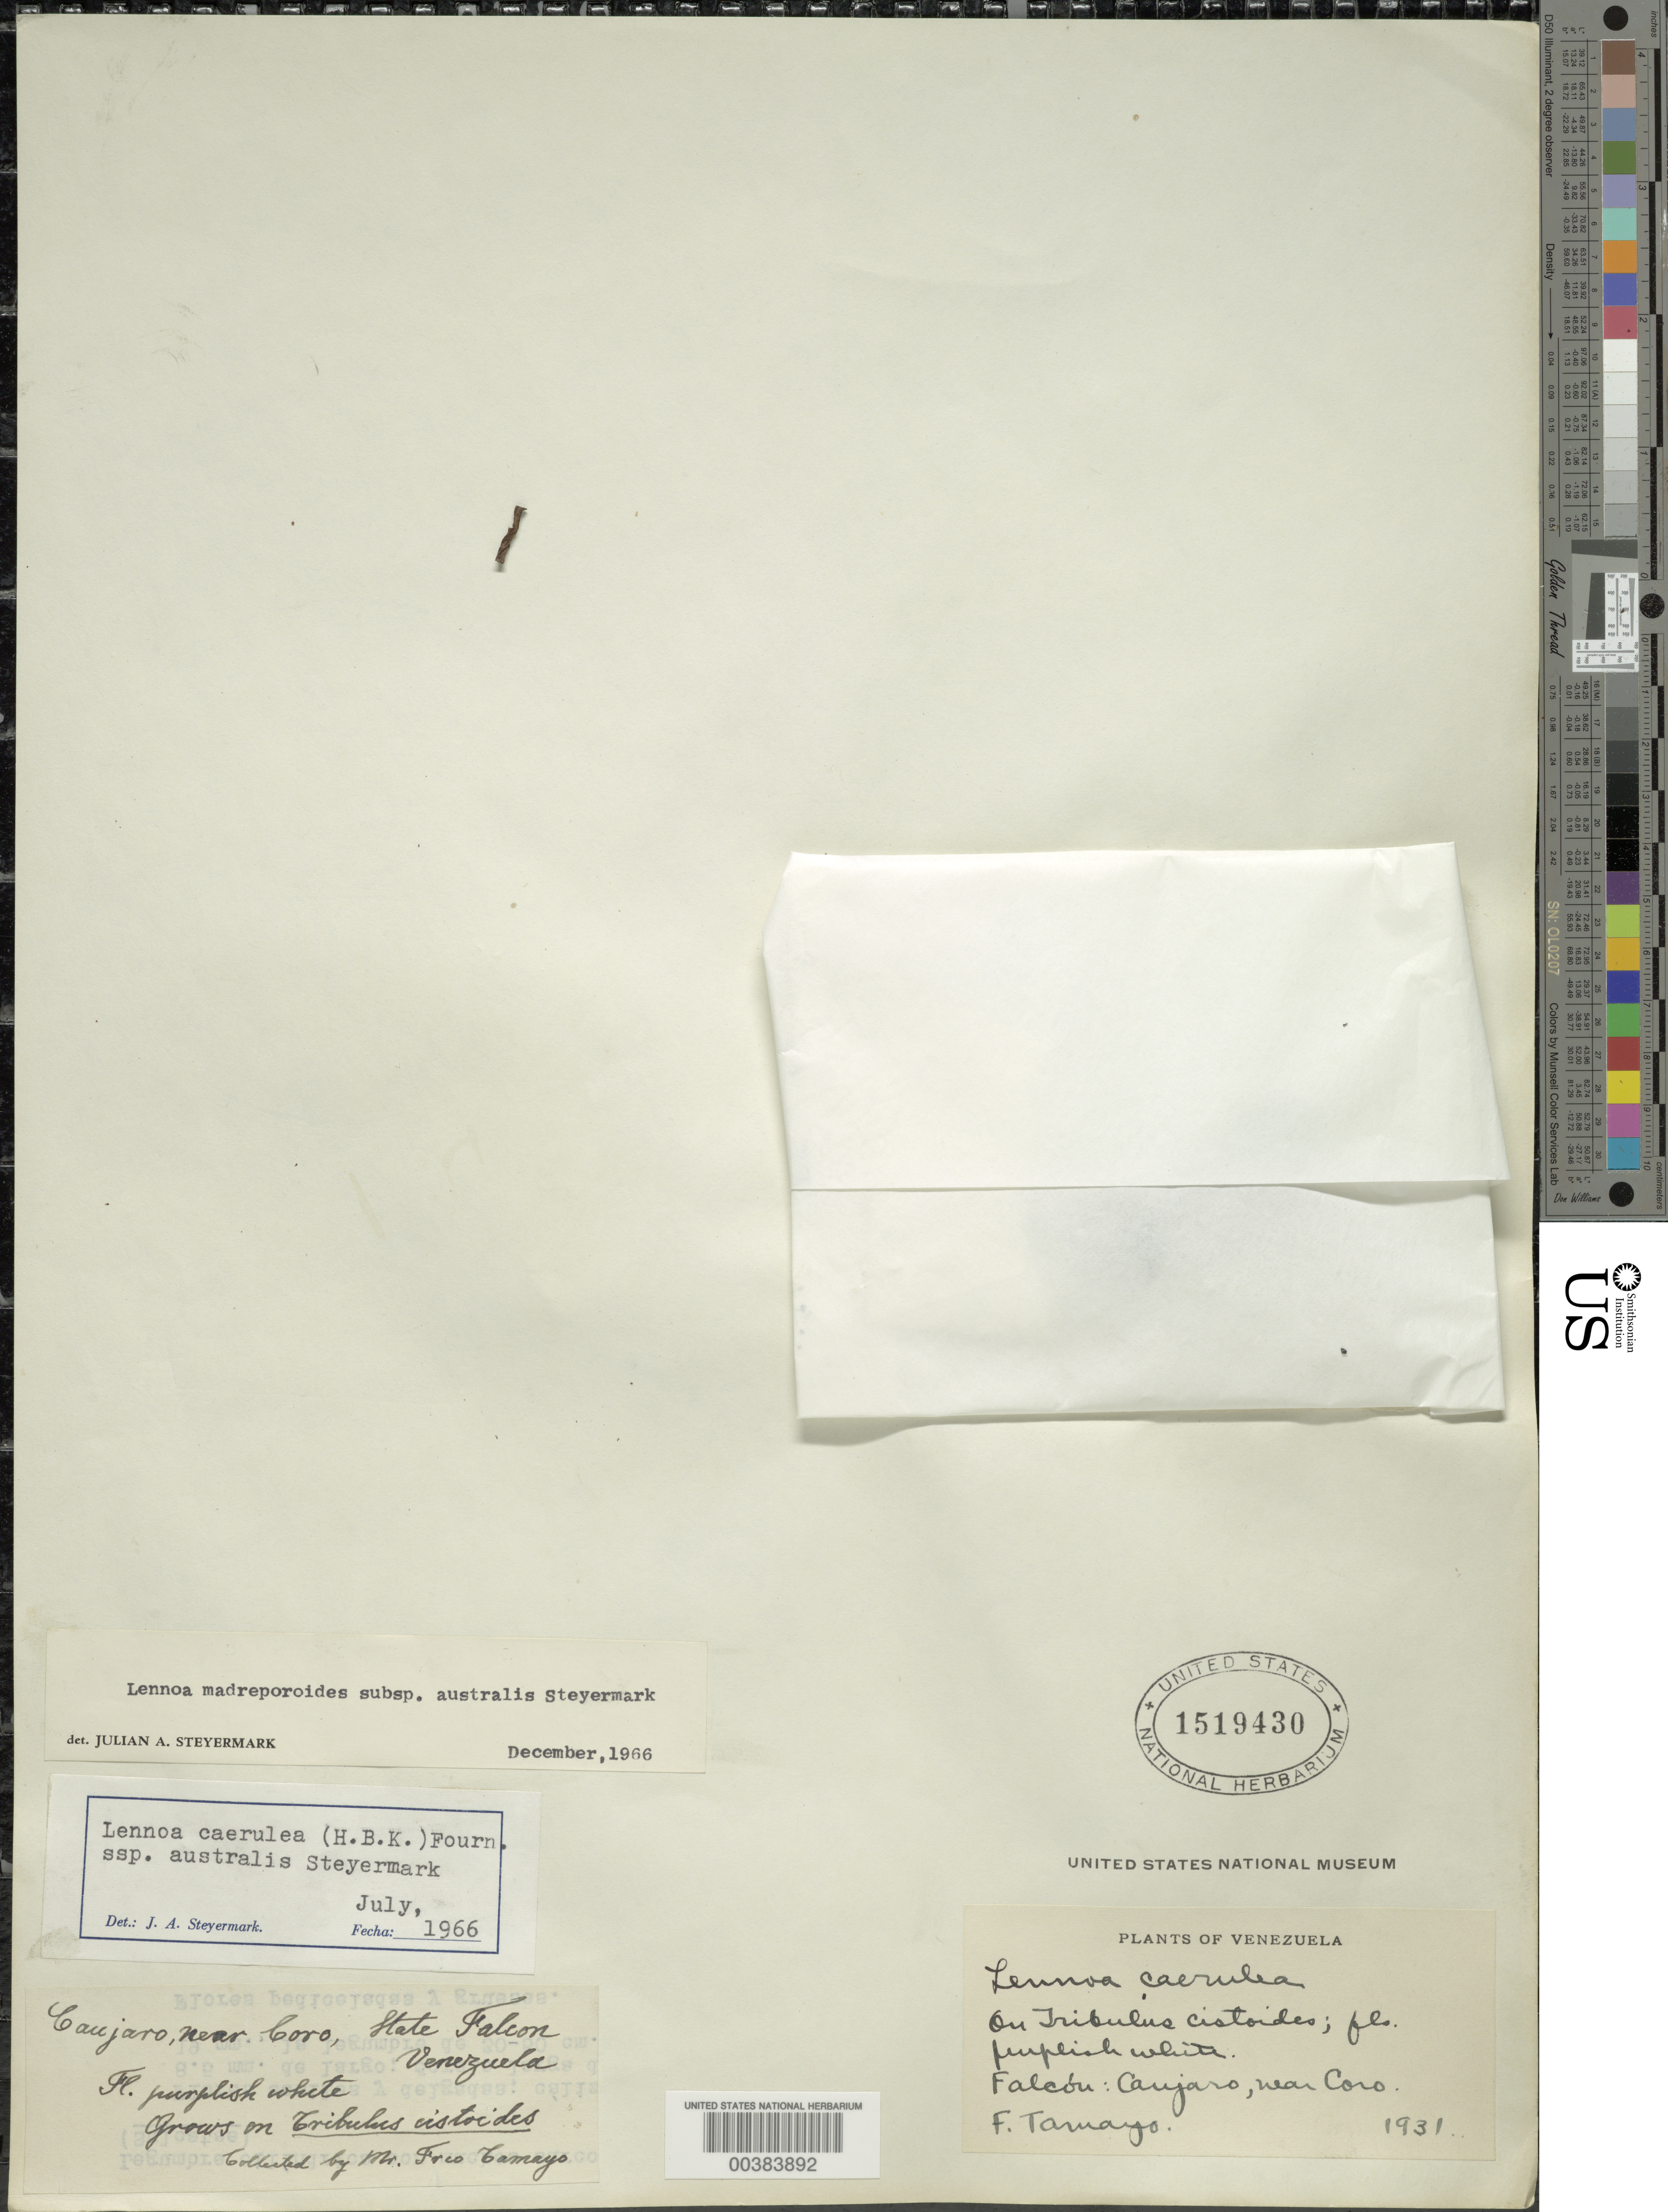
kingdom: Plantae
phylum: Tracheophyta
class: Magnoliopsida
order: Boraginales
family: Lennoaceae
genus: Lennoa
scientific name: Lennoa madreporoides f. caerulea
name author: (Kunth) Yatsk.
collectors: F. Tamayo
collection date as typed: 1931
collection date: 1931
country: Venezuela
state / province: Falcón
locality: Caujaro, near coro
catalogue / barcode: US 1519430